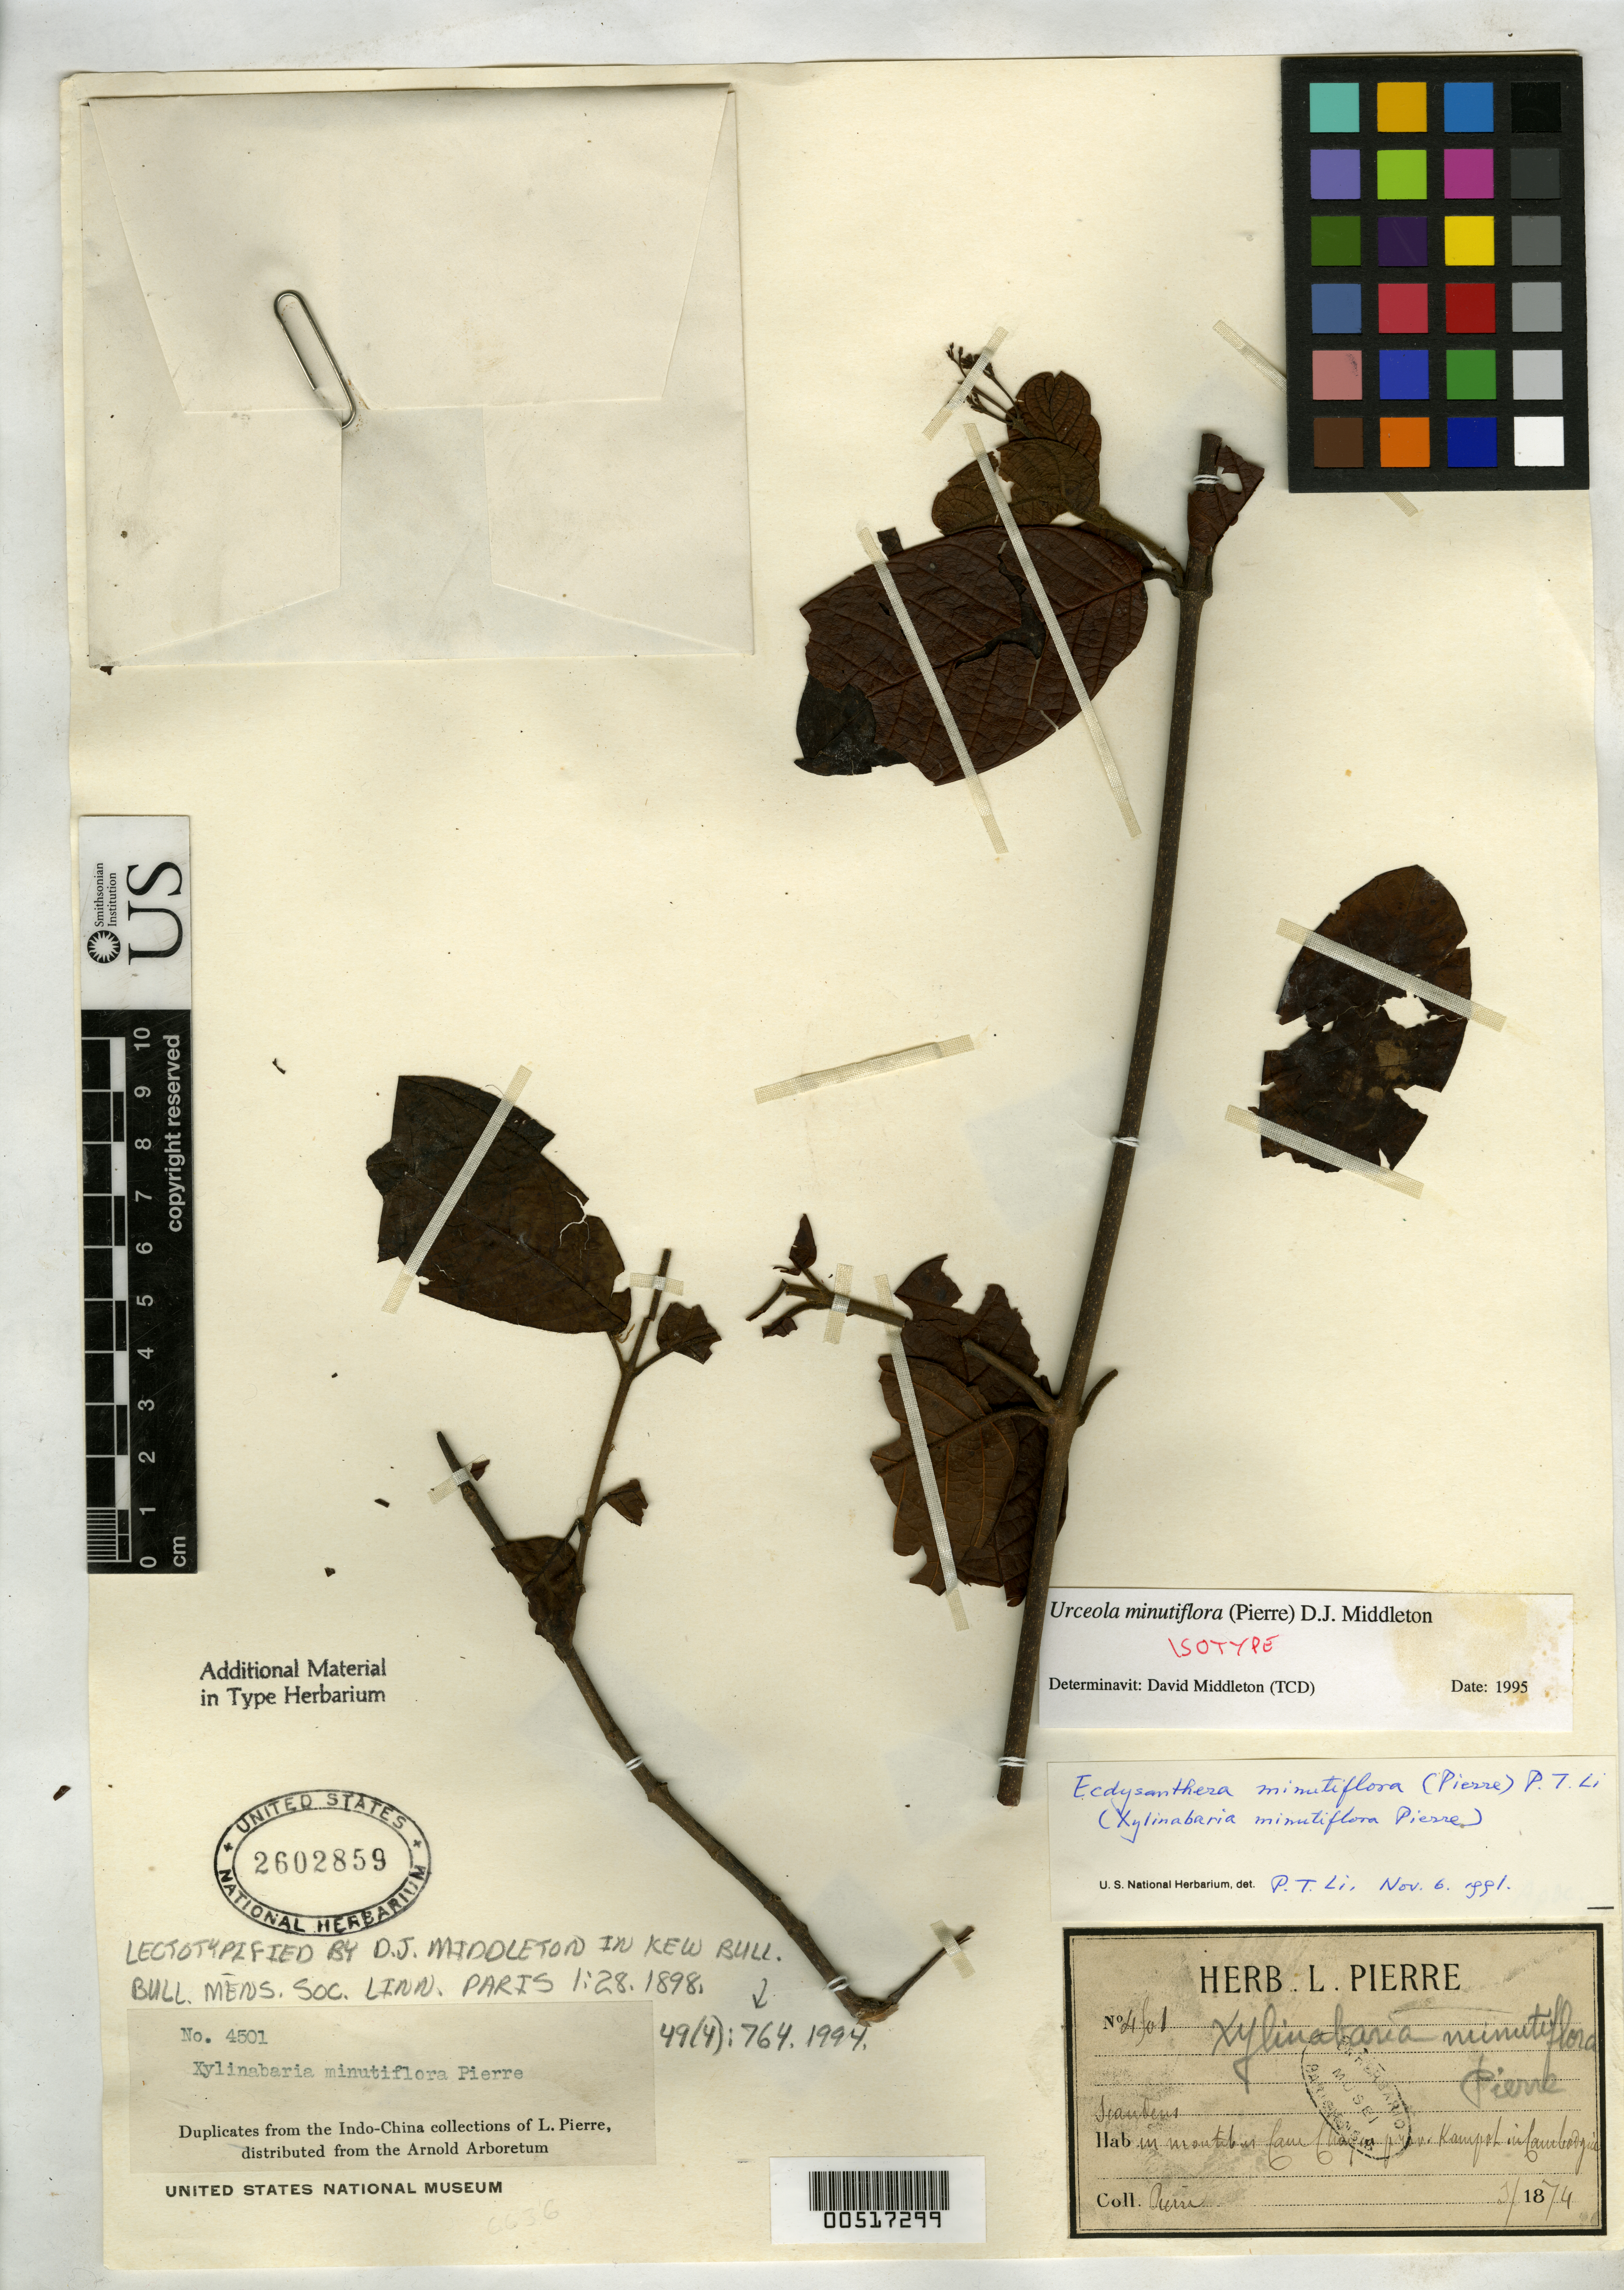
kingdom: Plantae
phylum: Tracheophyta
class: Magnoliopsida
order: Gentianales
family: Apocynaceae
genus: Xylinabaria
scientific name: Xylinabaria minutiflora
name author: Pierre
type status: Isolectotype; Syntype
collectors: J. Pierre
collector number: (4501)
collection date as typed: Mar 1874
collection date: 1874-03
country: Cambodia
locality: In montibus cam Chaya, Prov. in Cambrodge.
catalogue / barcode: US 2602859